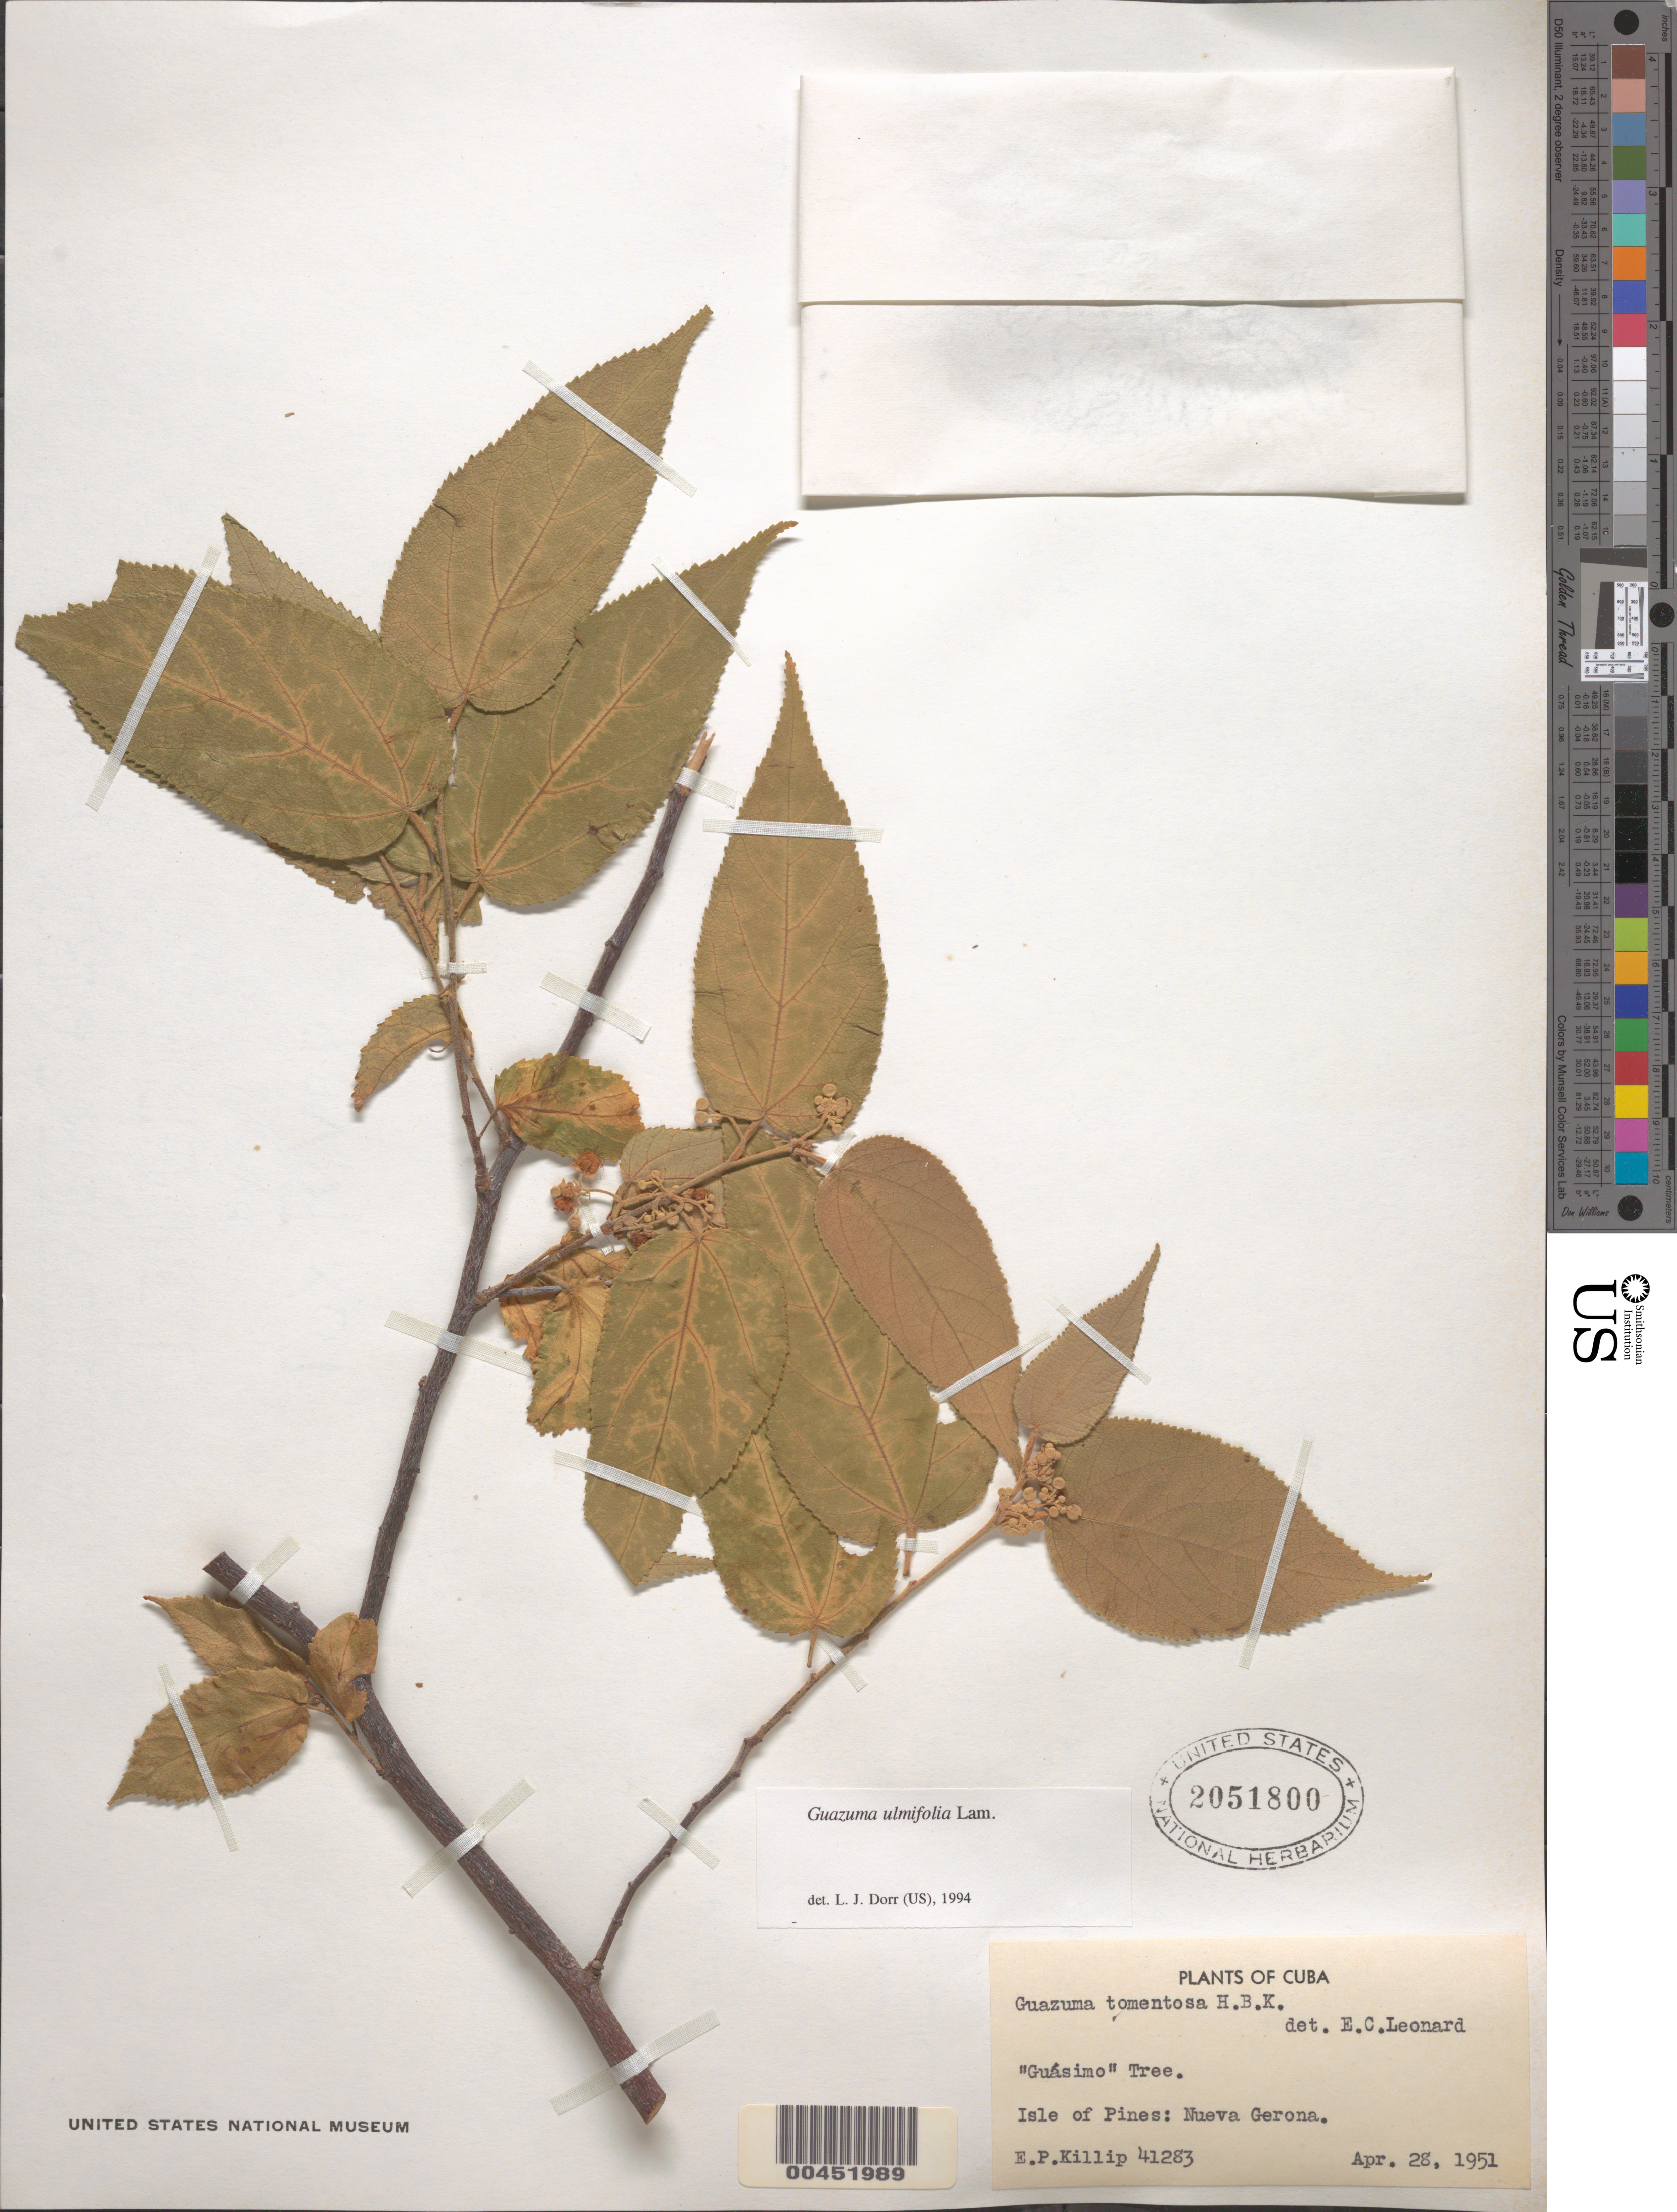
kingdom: Plantae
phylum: Tracheophyta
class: Magnoliopsida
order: Malvales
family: Malvaceae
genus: Guazuma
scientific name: Guazuma ulmifolia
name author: Lam.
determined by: Dorr, L. J., (BOT), Smithsonian Institution - National Museum of Natural History (UNITED STATES)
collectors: E. P. Killip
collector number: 41283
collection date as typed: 28 Apr 1951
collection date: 1951-04-28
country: Cuba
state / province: Isla de La Juventud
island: Isla de La Juventud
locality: Nueva Gerona. (Province originally recorded as Isla de Pinos.)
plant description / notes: Common name: Guácimo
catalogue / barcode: US 2051800